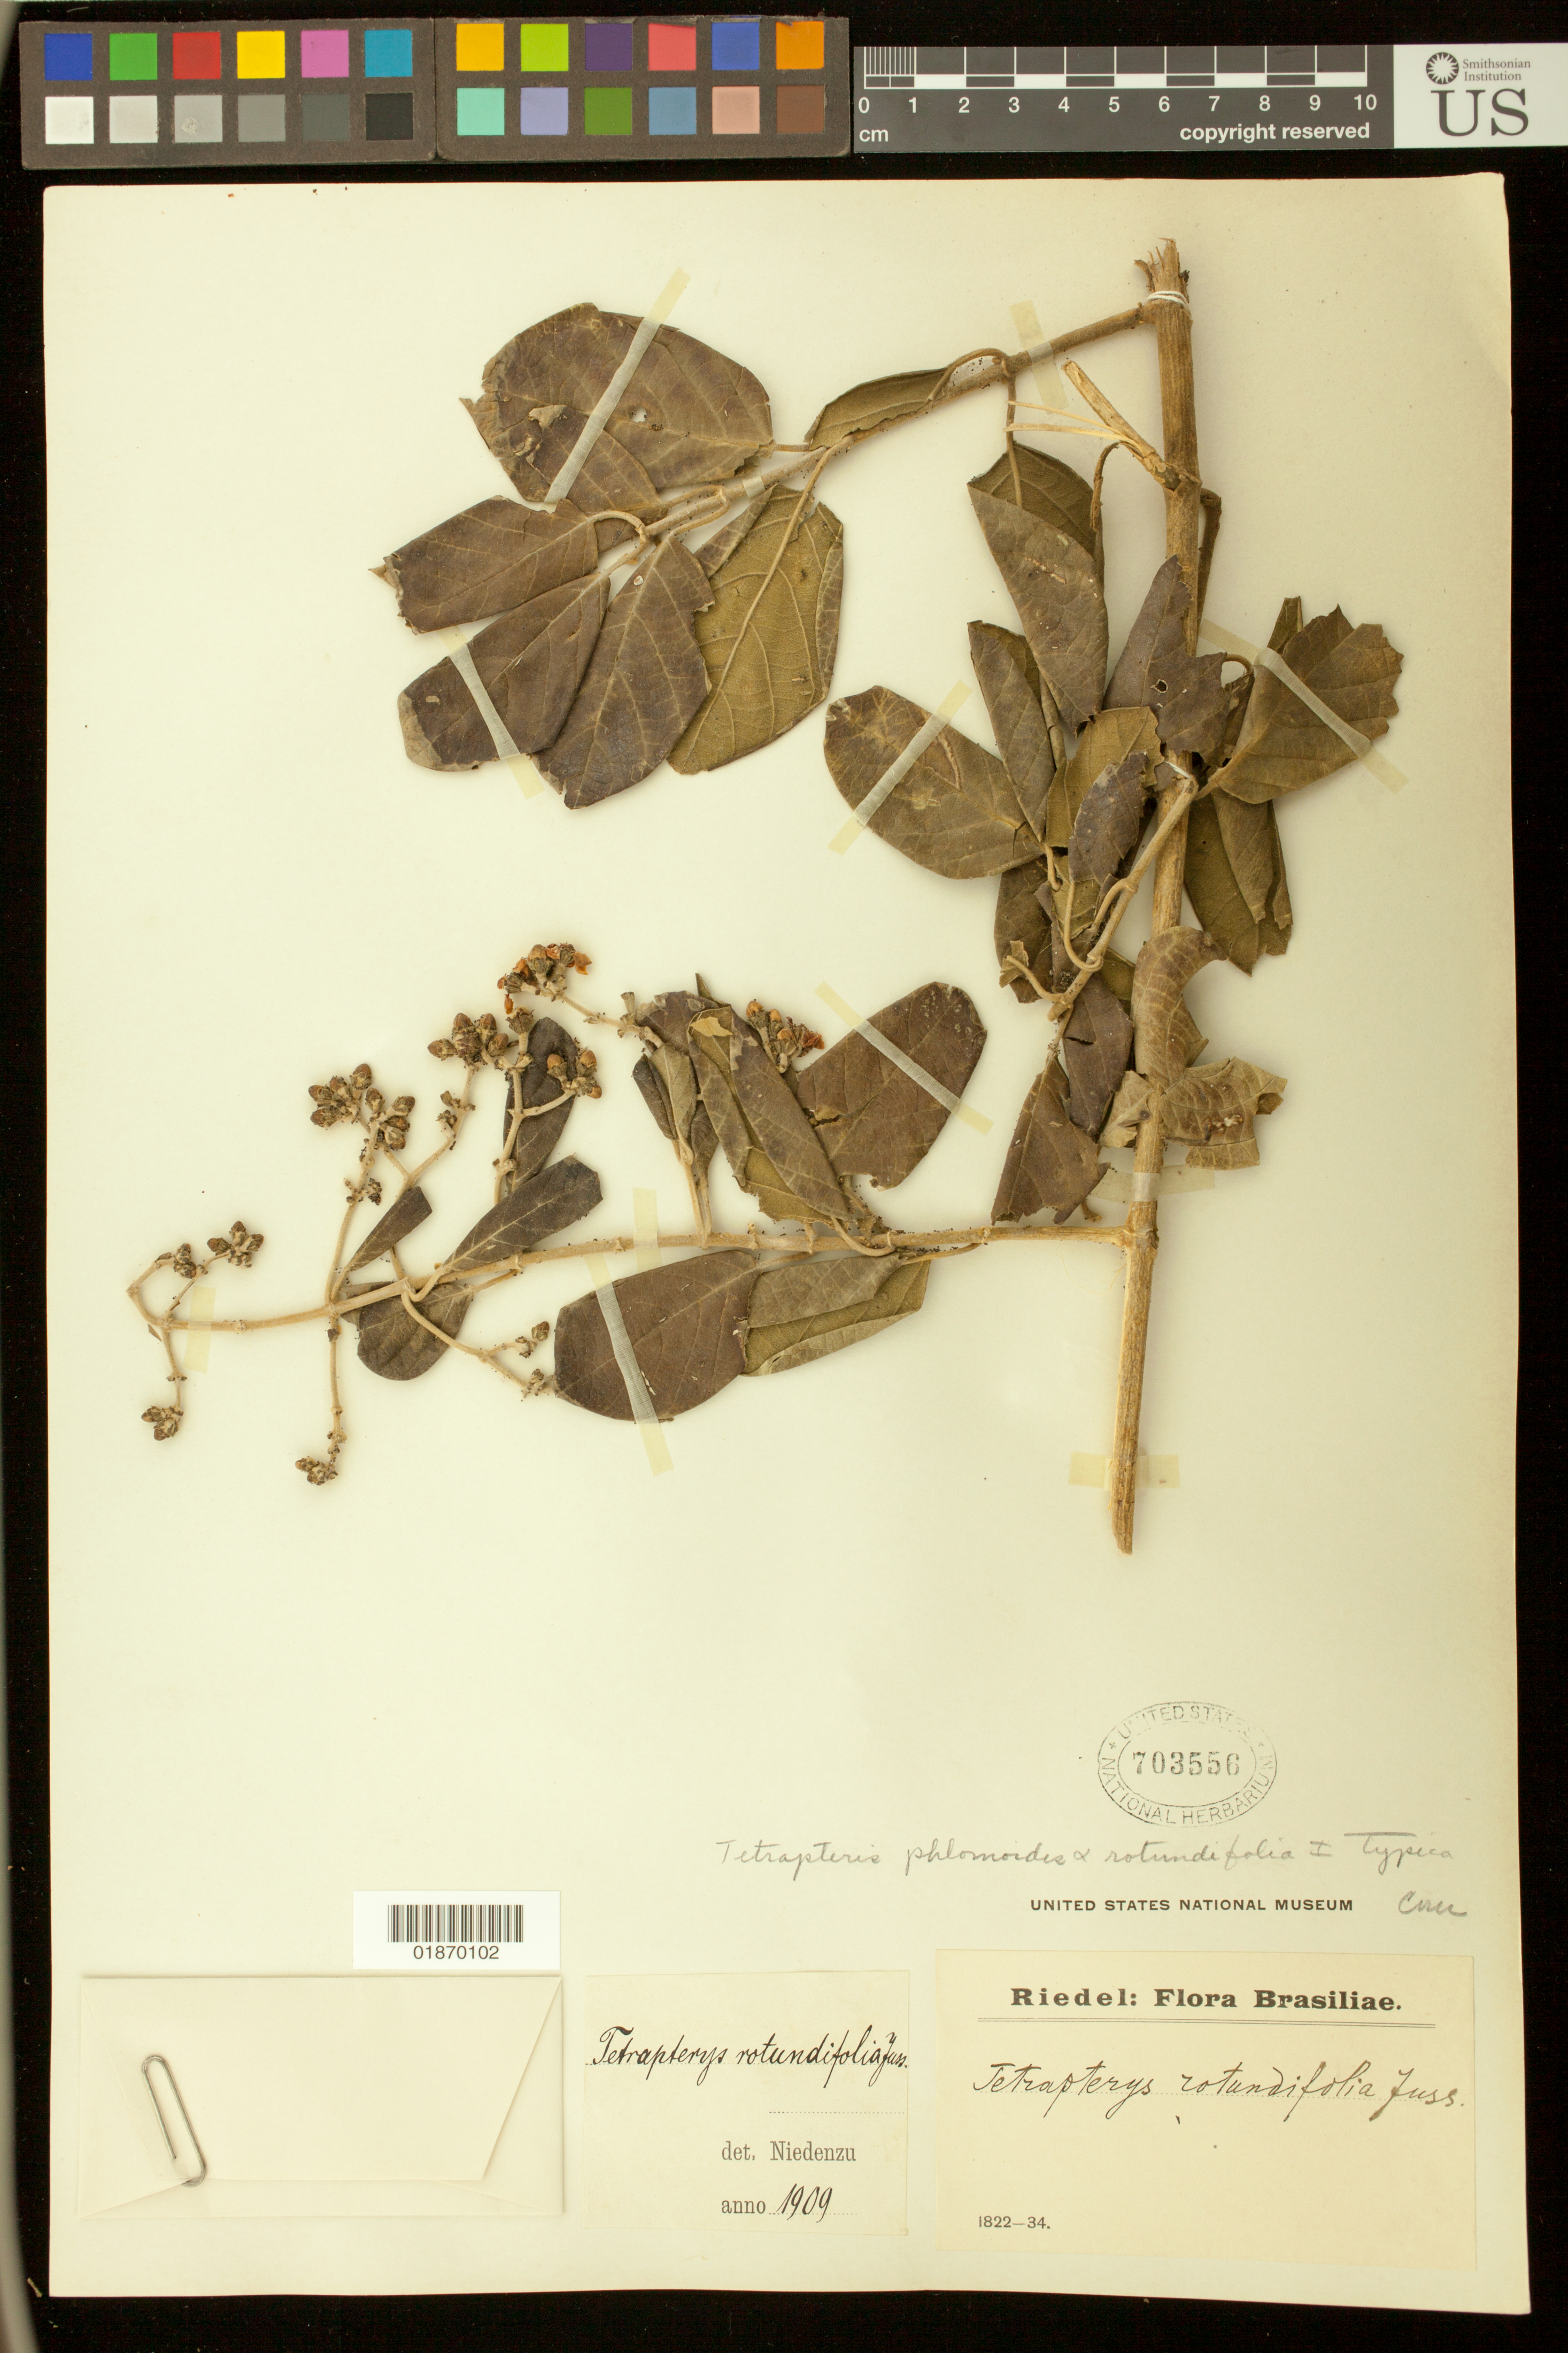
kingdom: Plantae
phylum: Tracheophyta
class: Magnoliopsida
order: Malpighiales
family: Malpighiaceae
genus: Tetrapterys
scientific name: Tetrapterys phlomoides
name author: (Spreng.) Nied.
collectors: L. Riedel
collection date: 1822/1834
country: Brazil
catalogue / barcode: US 703556